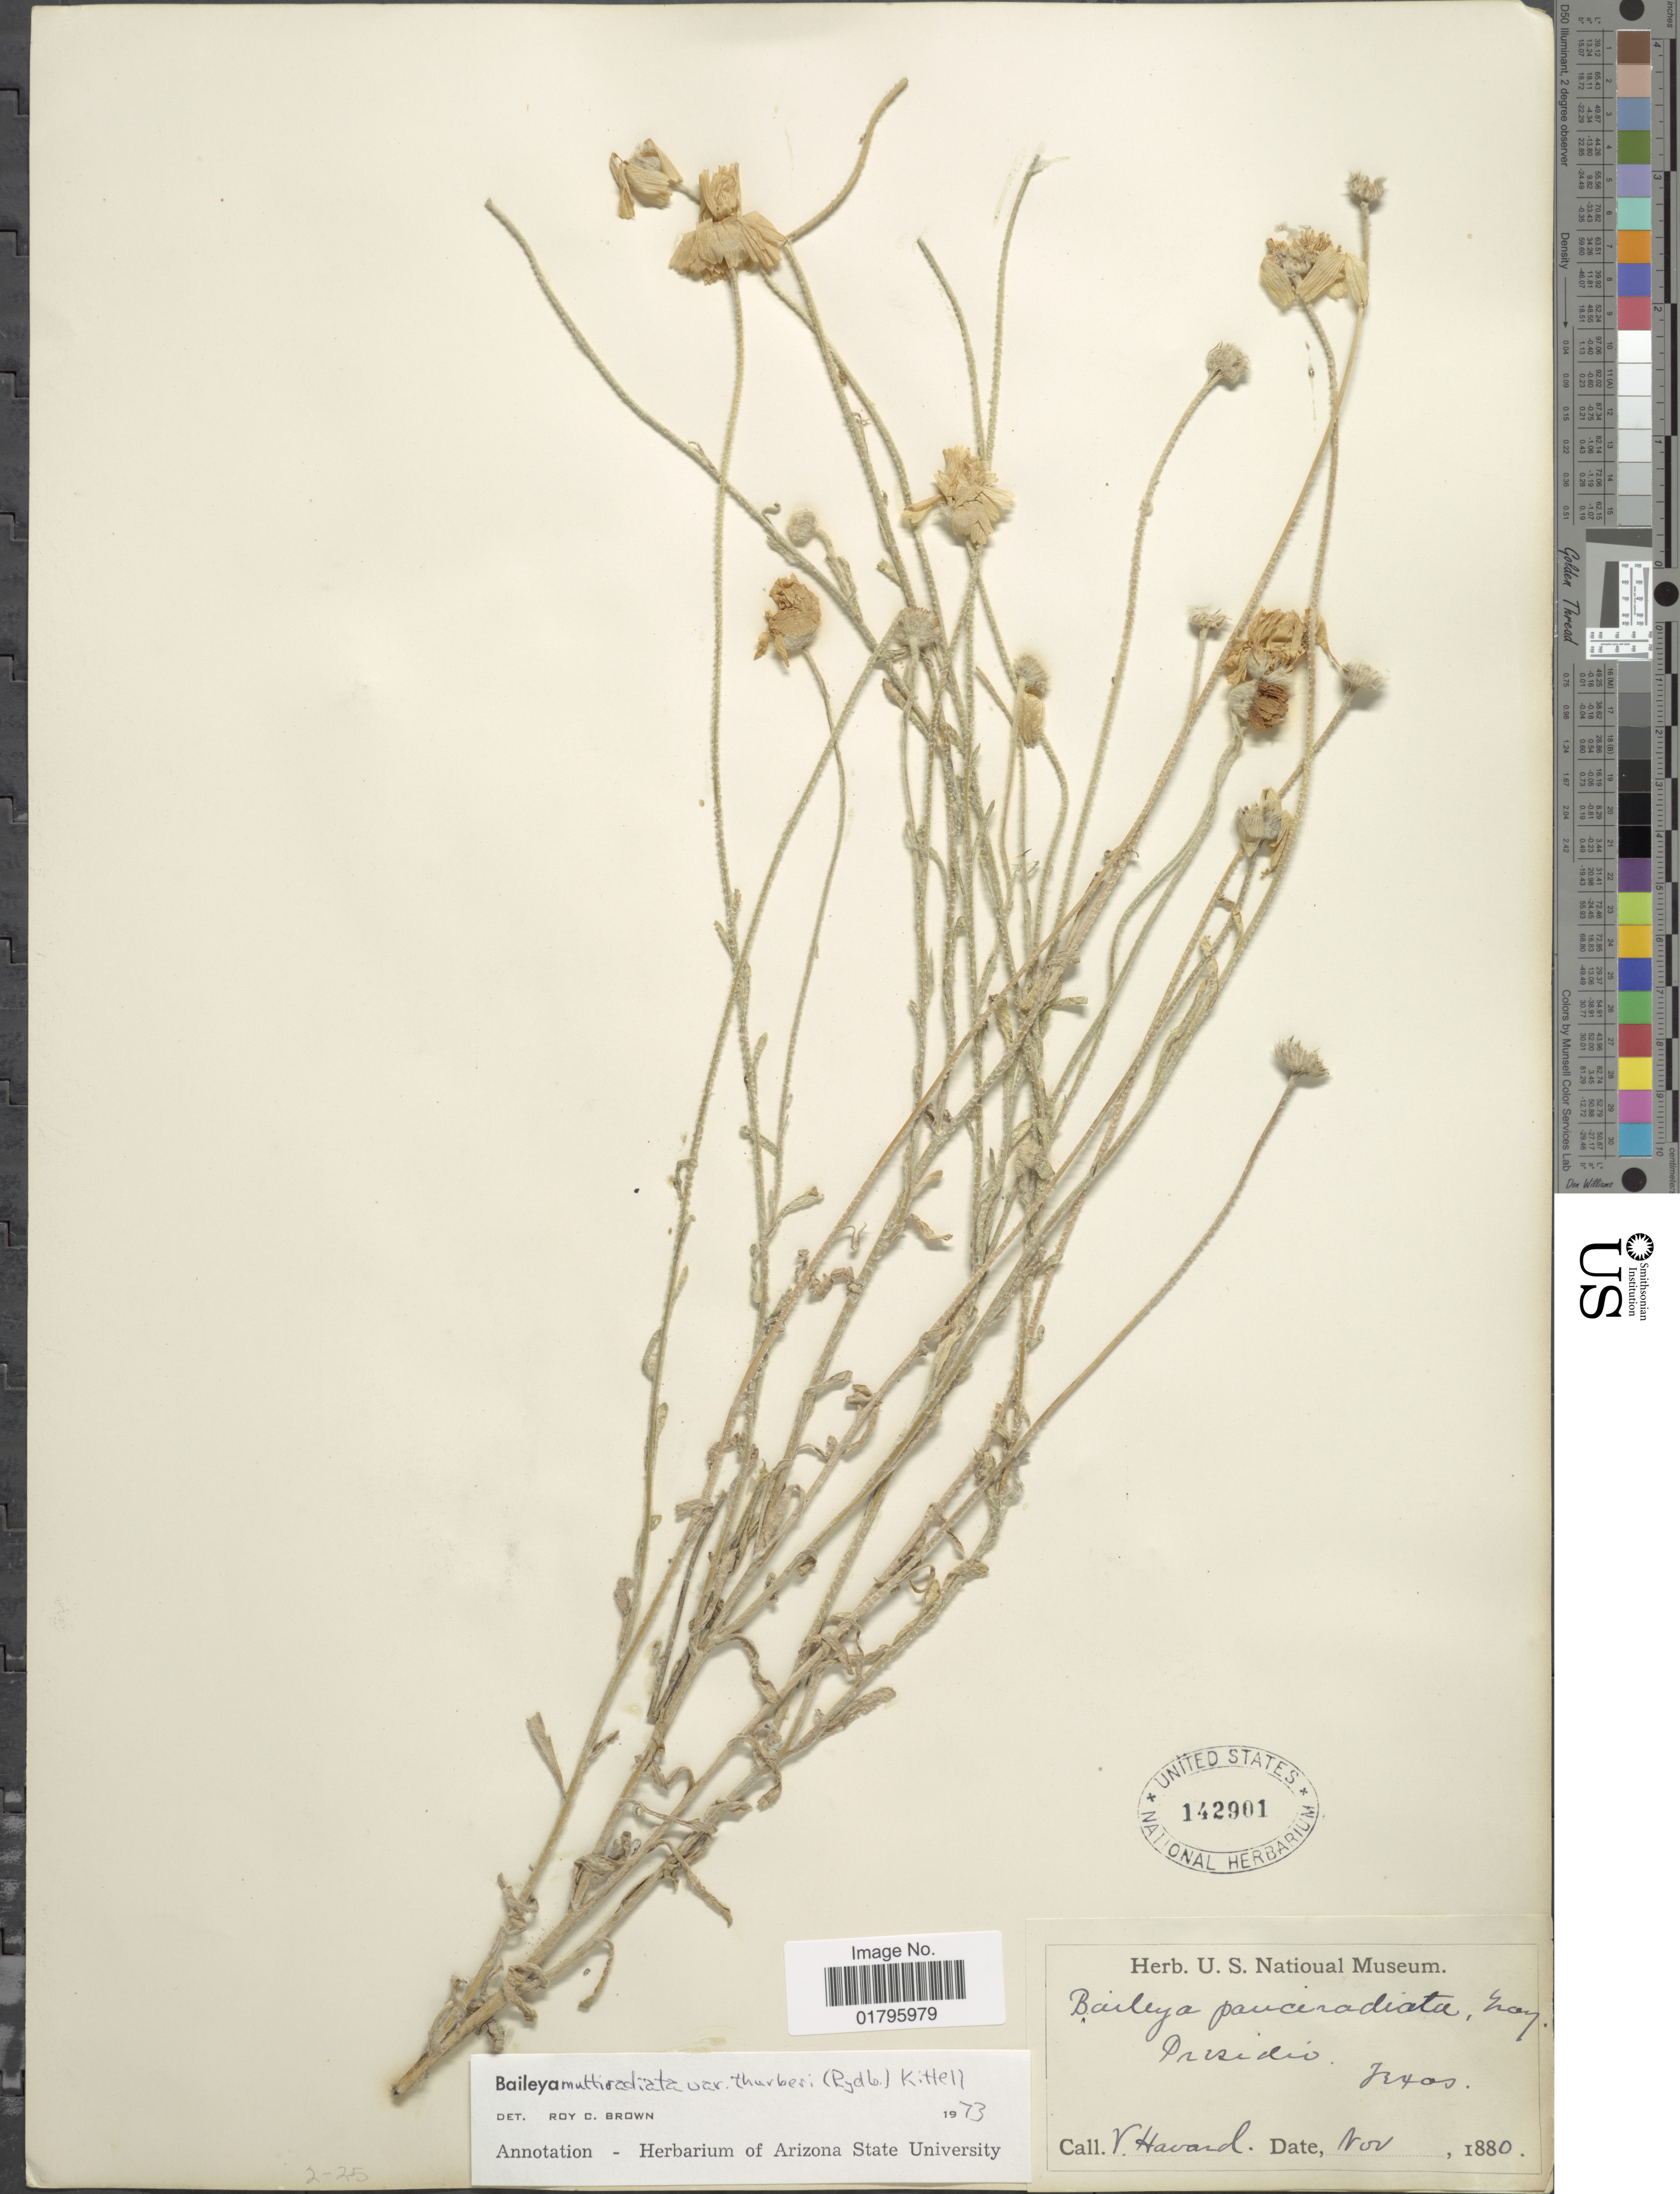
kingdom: Plantae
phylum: Tracheophyta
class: Magnoliopsida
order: Asterales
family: Asteraceae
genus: Baileya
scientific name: Baileya multiradiata var. thurberi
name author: (Rydb.) Kittell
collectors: V. Harvard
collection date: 1880-11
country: United States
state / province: Texas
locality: Presidio, Texas.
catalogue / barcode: US 142901